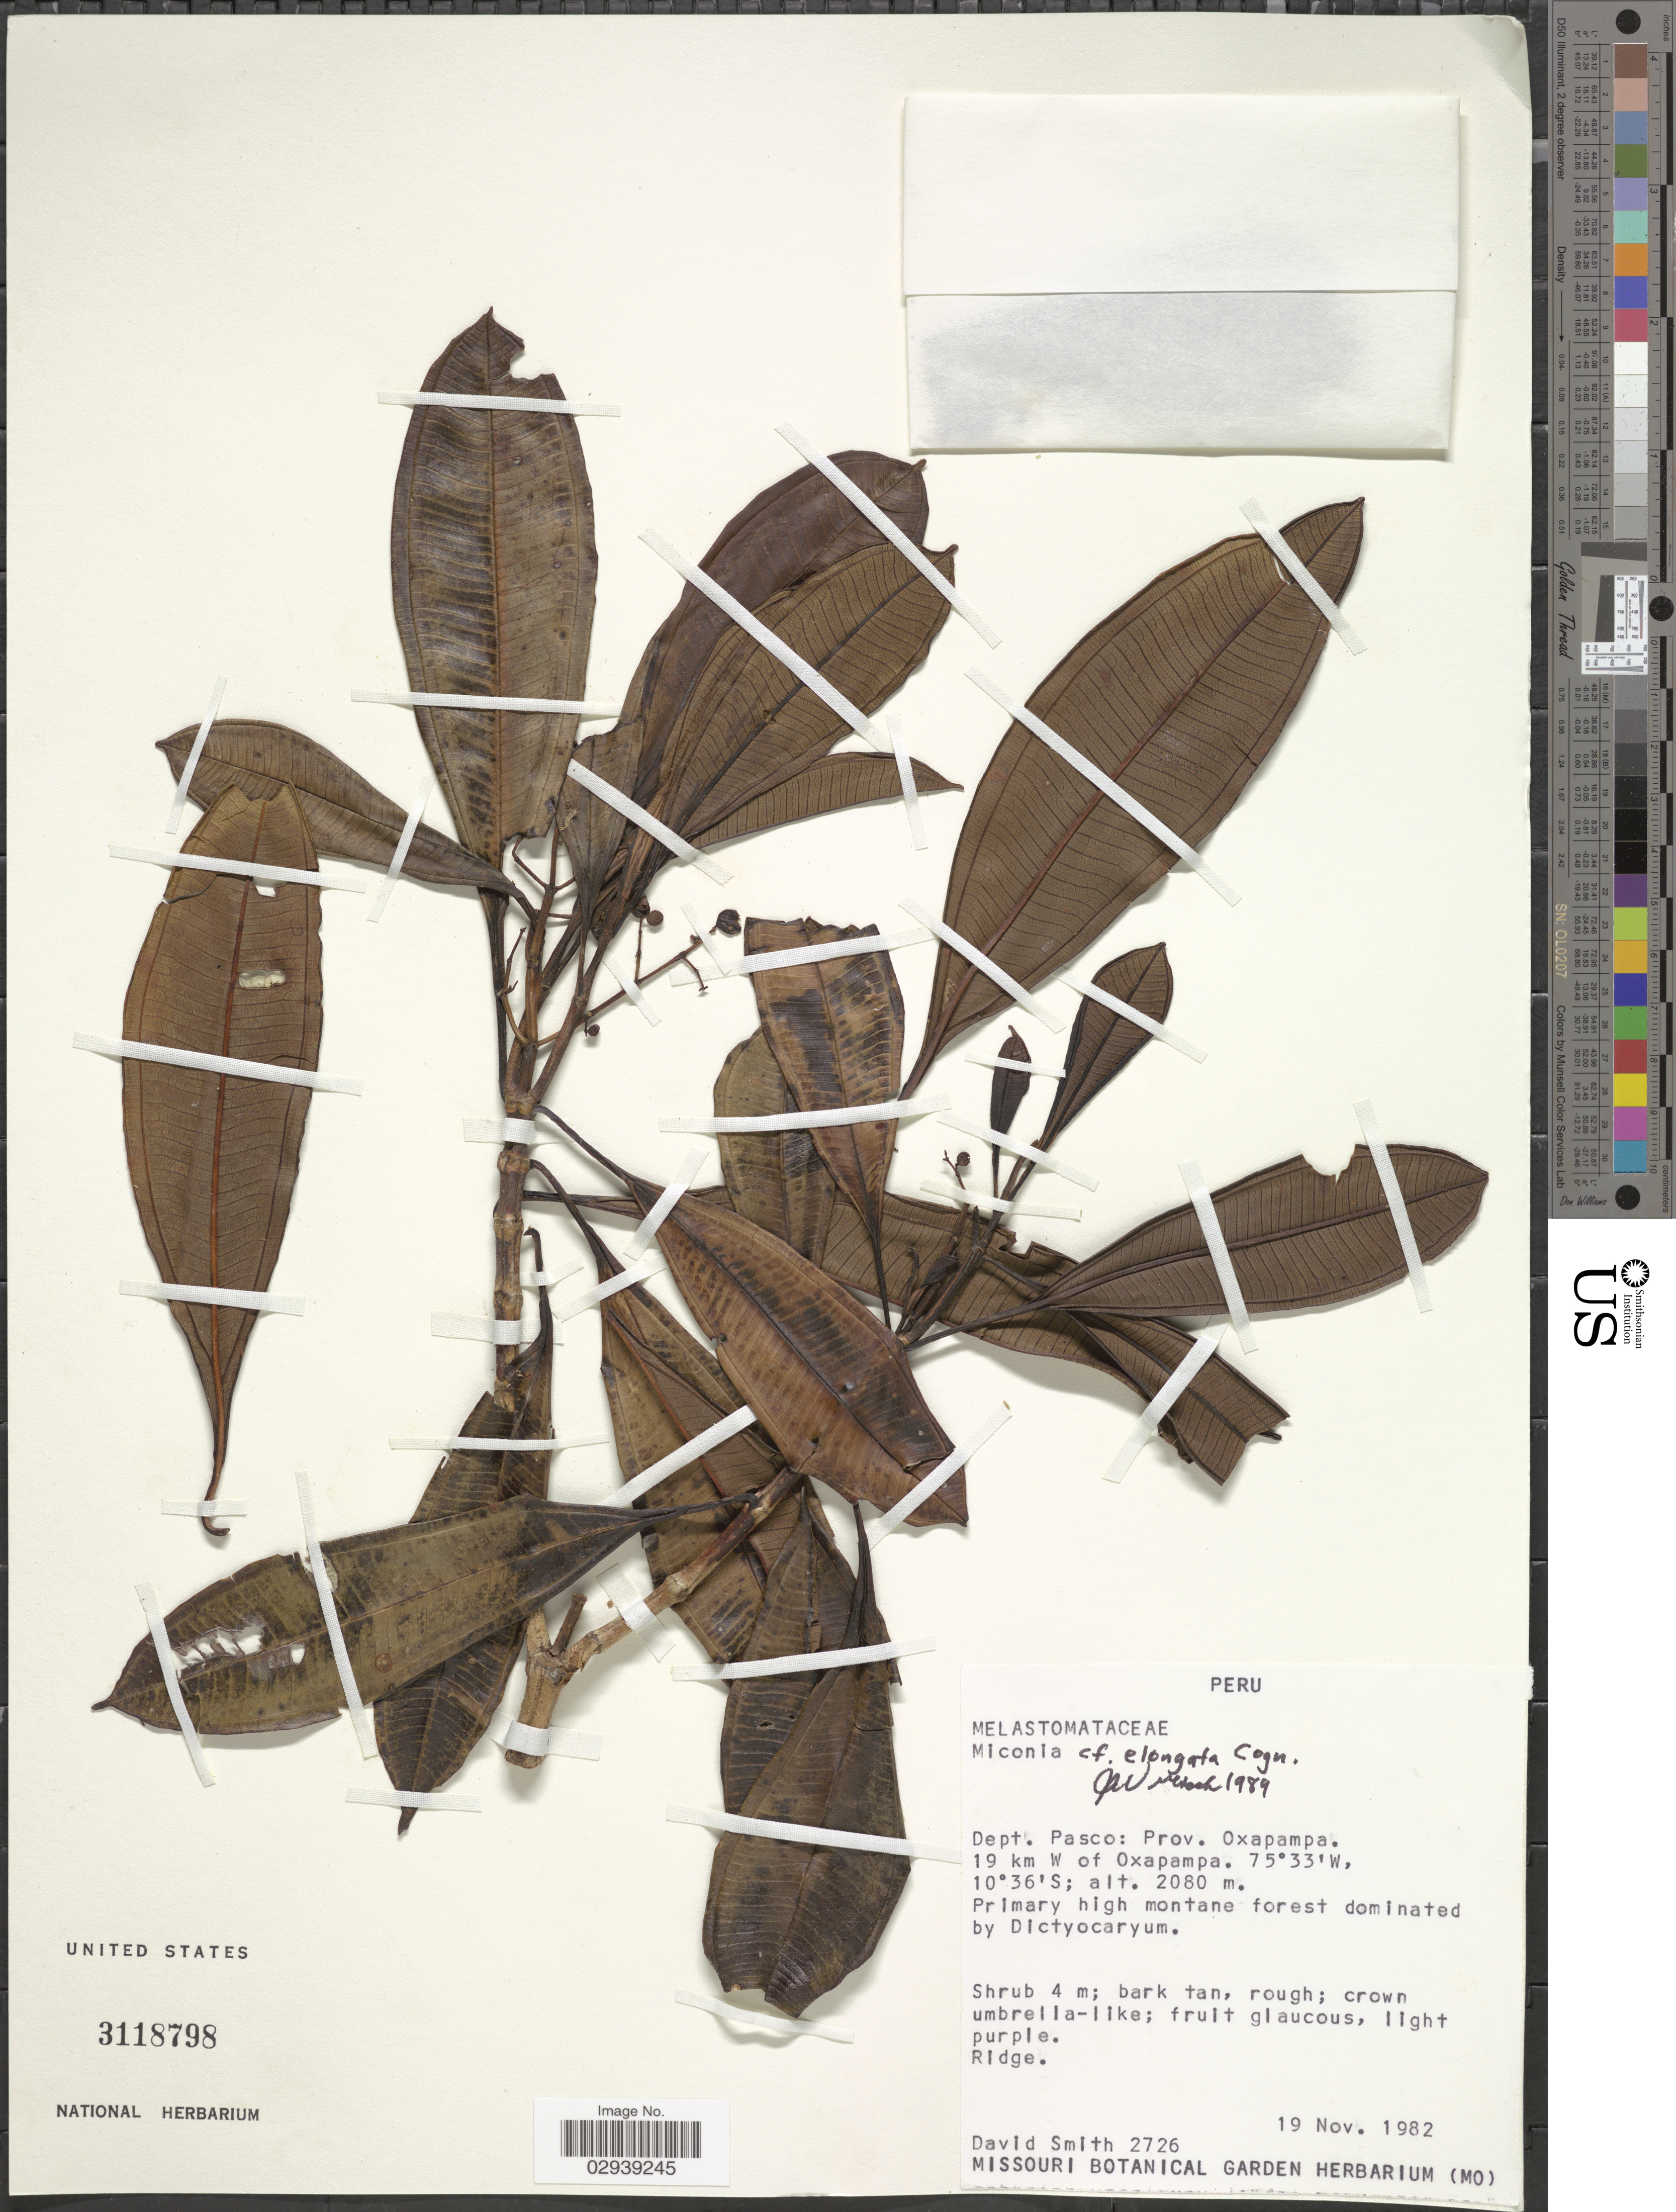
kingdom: Plantae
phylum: Tracheophyta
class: Magnoliopsida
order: Myrtales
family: Melastomataceae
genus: Miconia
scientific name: Miconia elongata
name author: Cogn.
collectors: D. C. Smith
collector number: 2726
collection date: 1982-11-19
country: Peru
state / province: Pasco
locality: Dept. Pasco: Prov. Oxapampa. 19 km W of Oxapampa.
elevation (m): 2080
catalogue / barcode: US 3118798